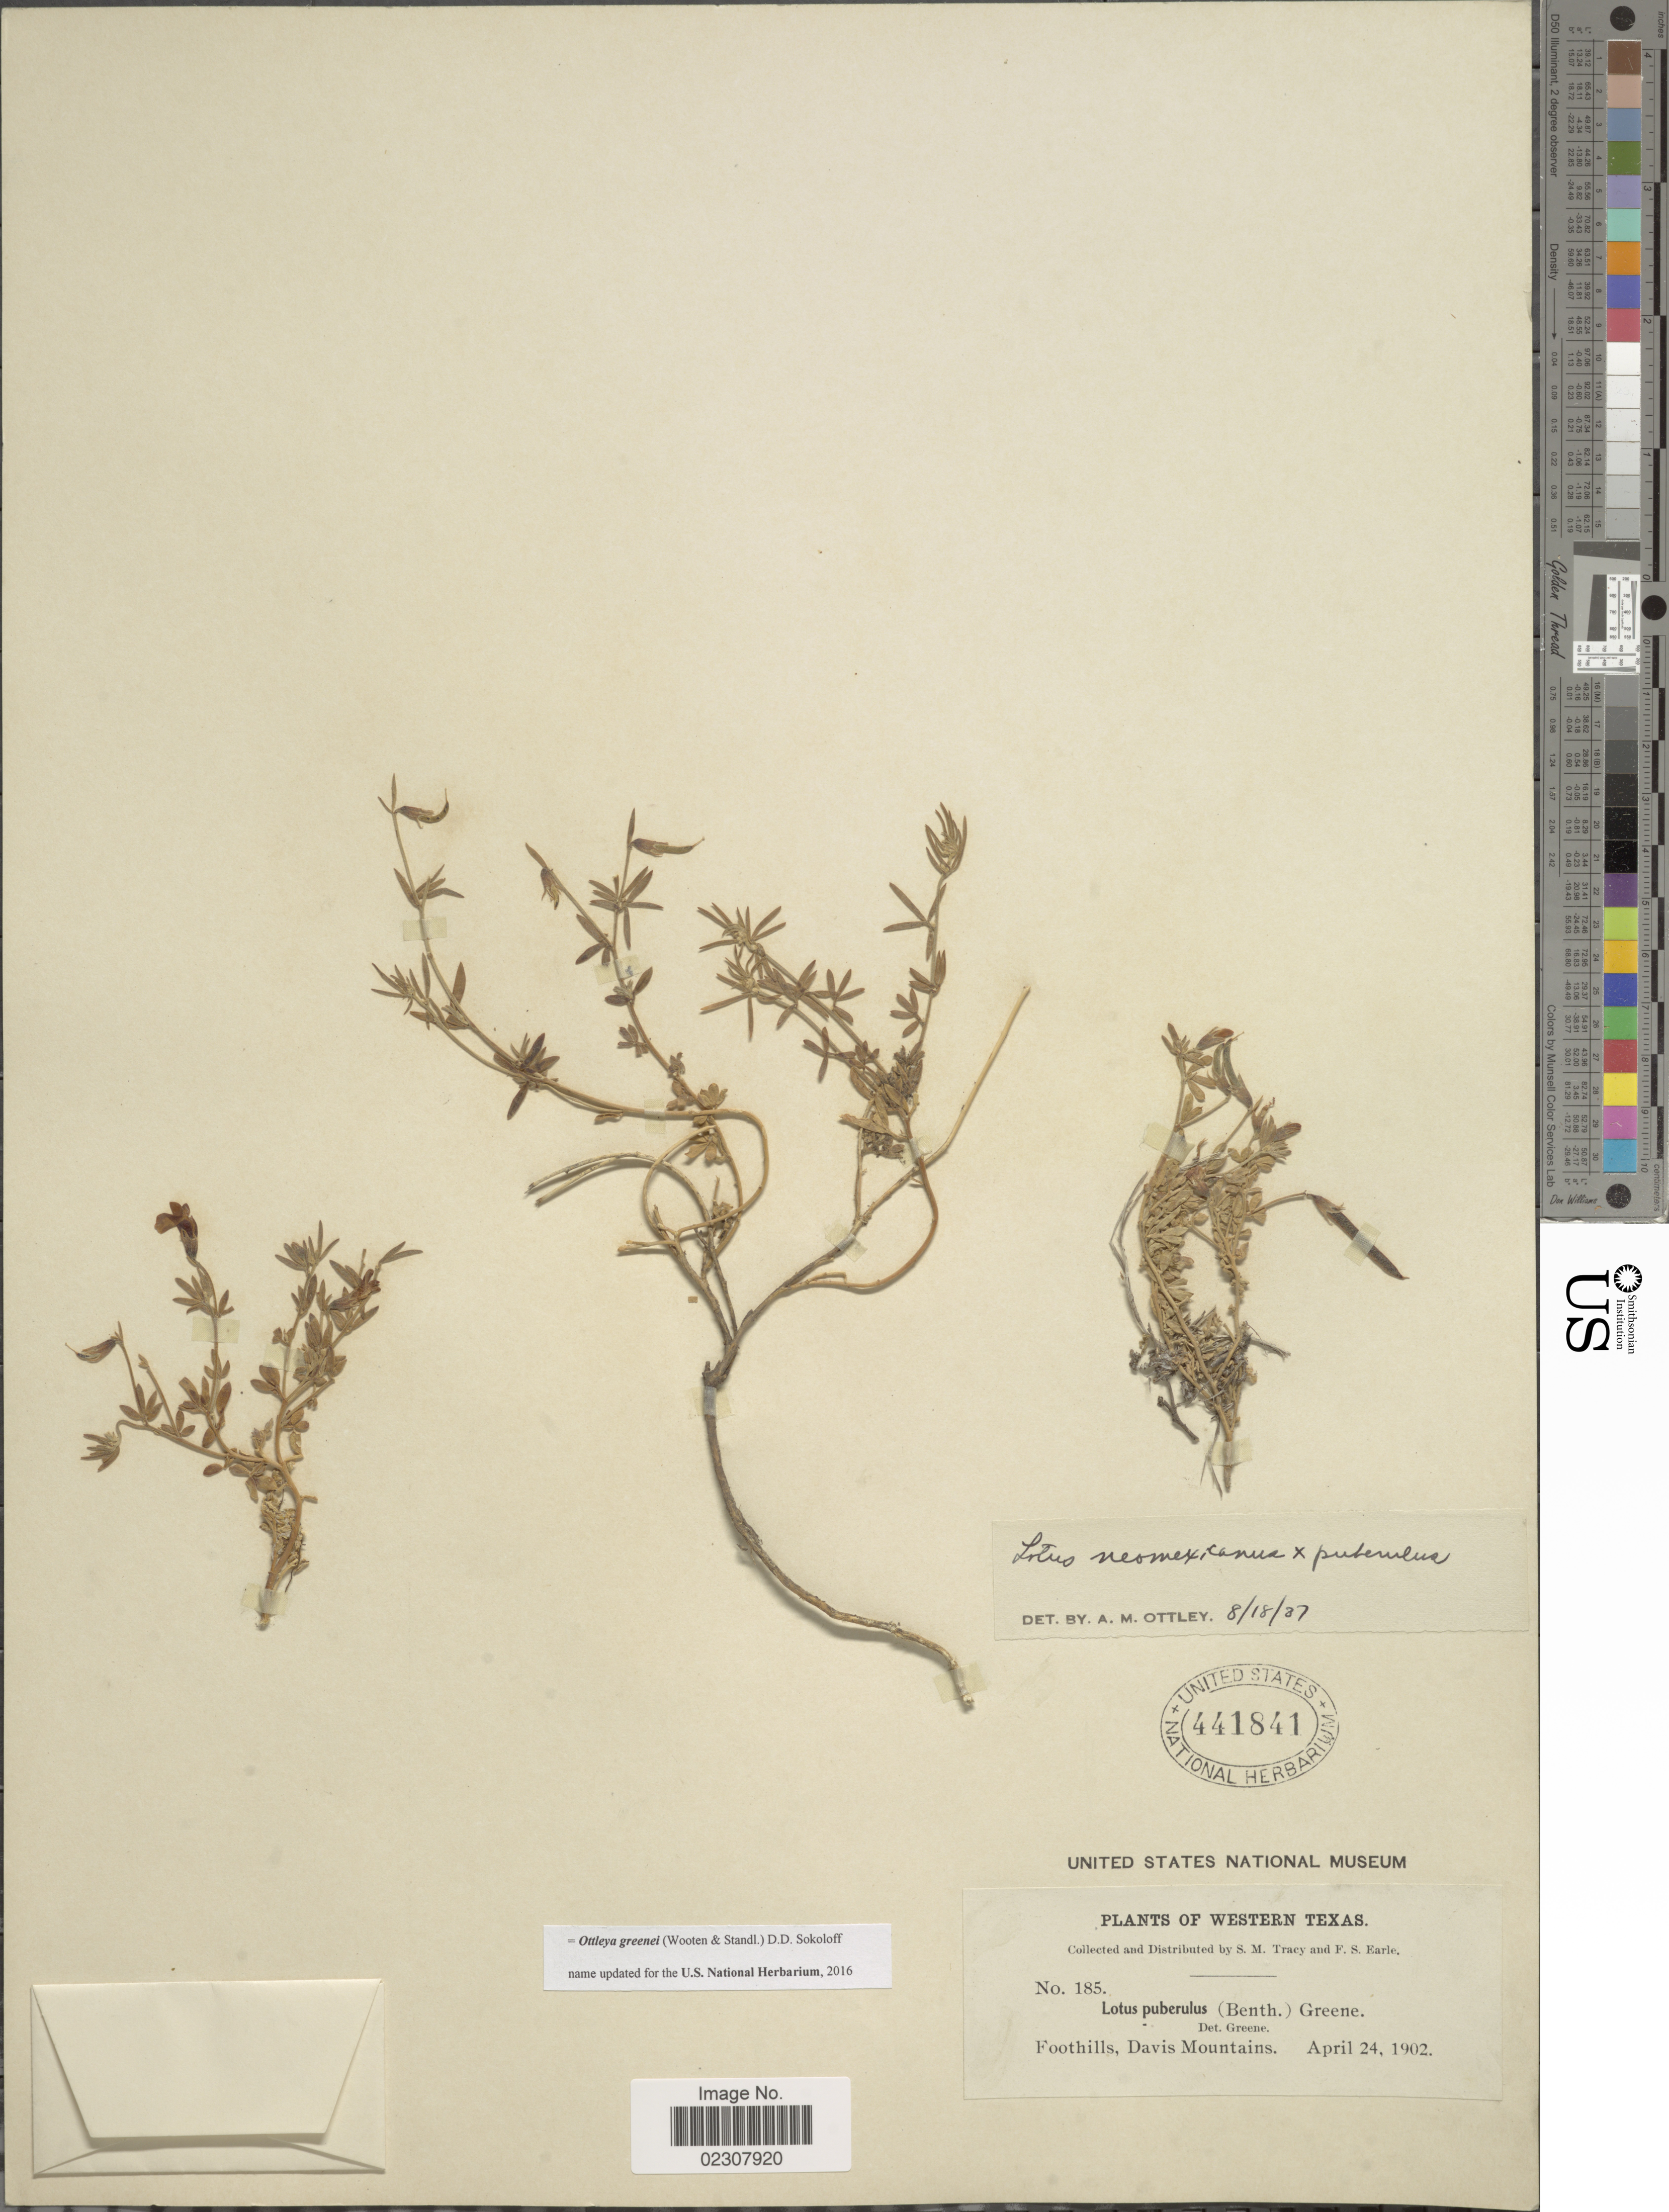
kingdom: Plantae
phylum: Tracheophyta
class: Magnoliopsida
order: Fabales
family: Fabaceae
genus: Ottleya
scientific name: Ottleya greenei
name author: (Wooten & Standl.) D.D. Sokoloff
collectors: S. M. Tracy & F. S. Earle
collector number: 185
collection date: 1902-04-24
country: United States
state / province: Texas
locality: Western Texas, Foothills, Davis Mountains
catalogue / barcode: US 441841